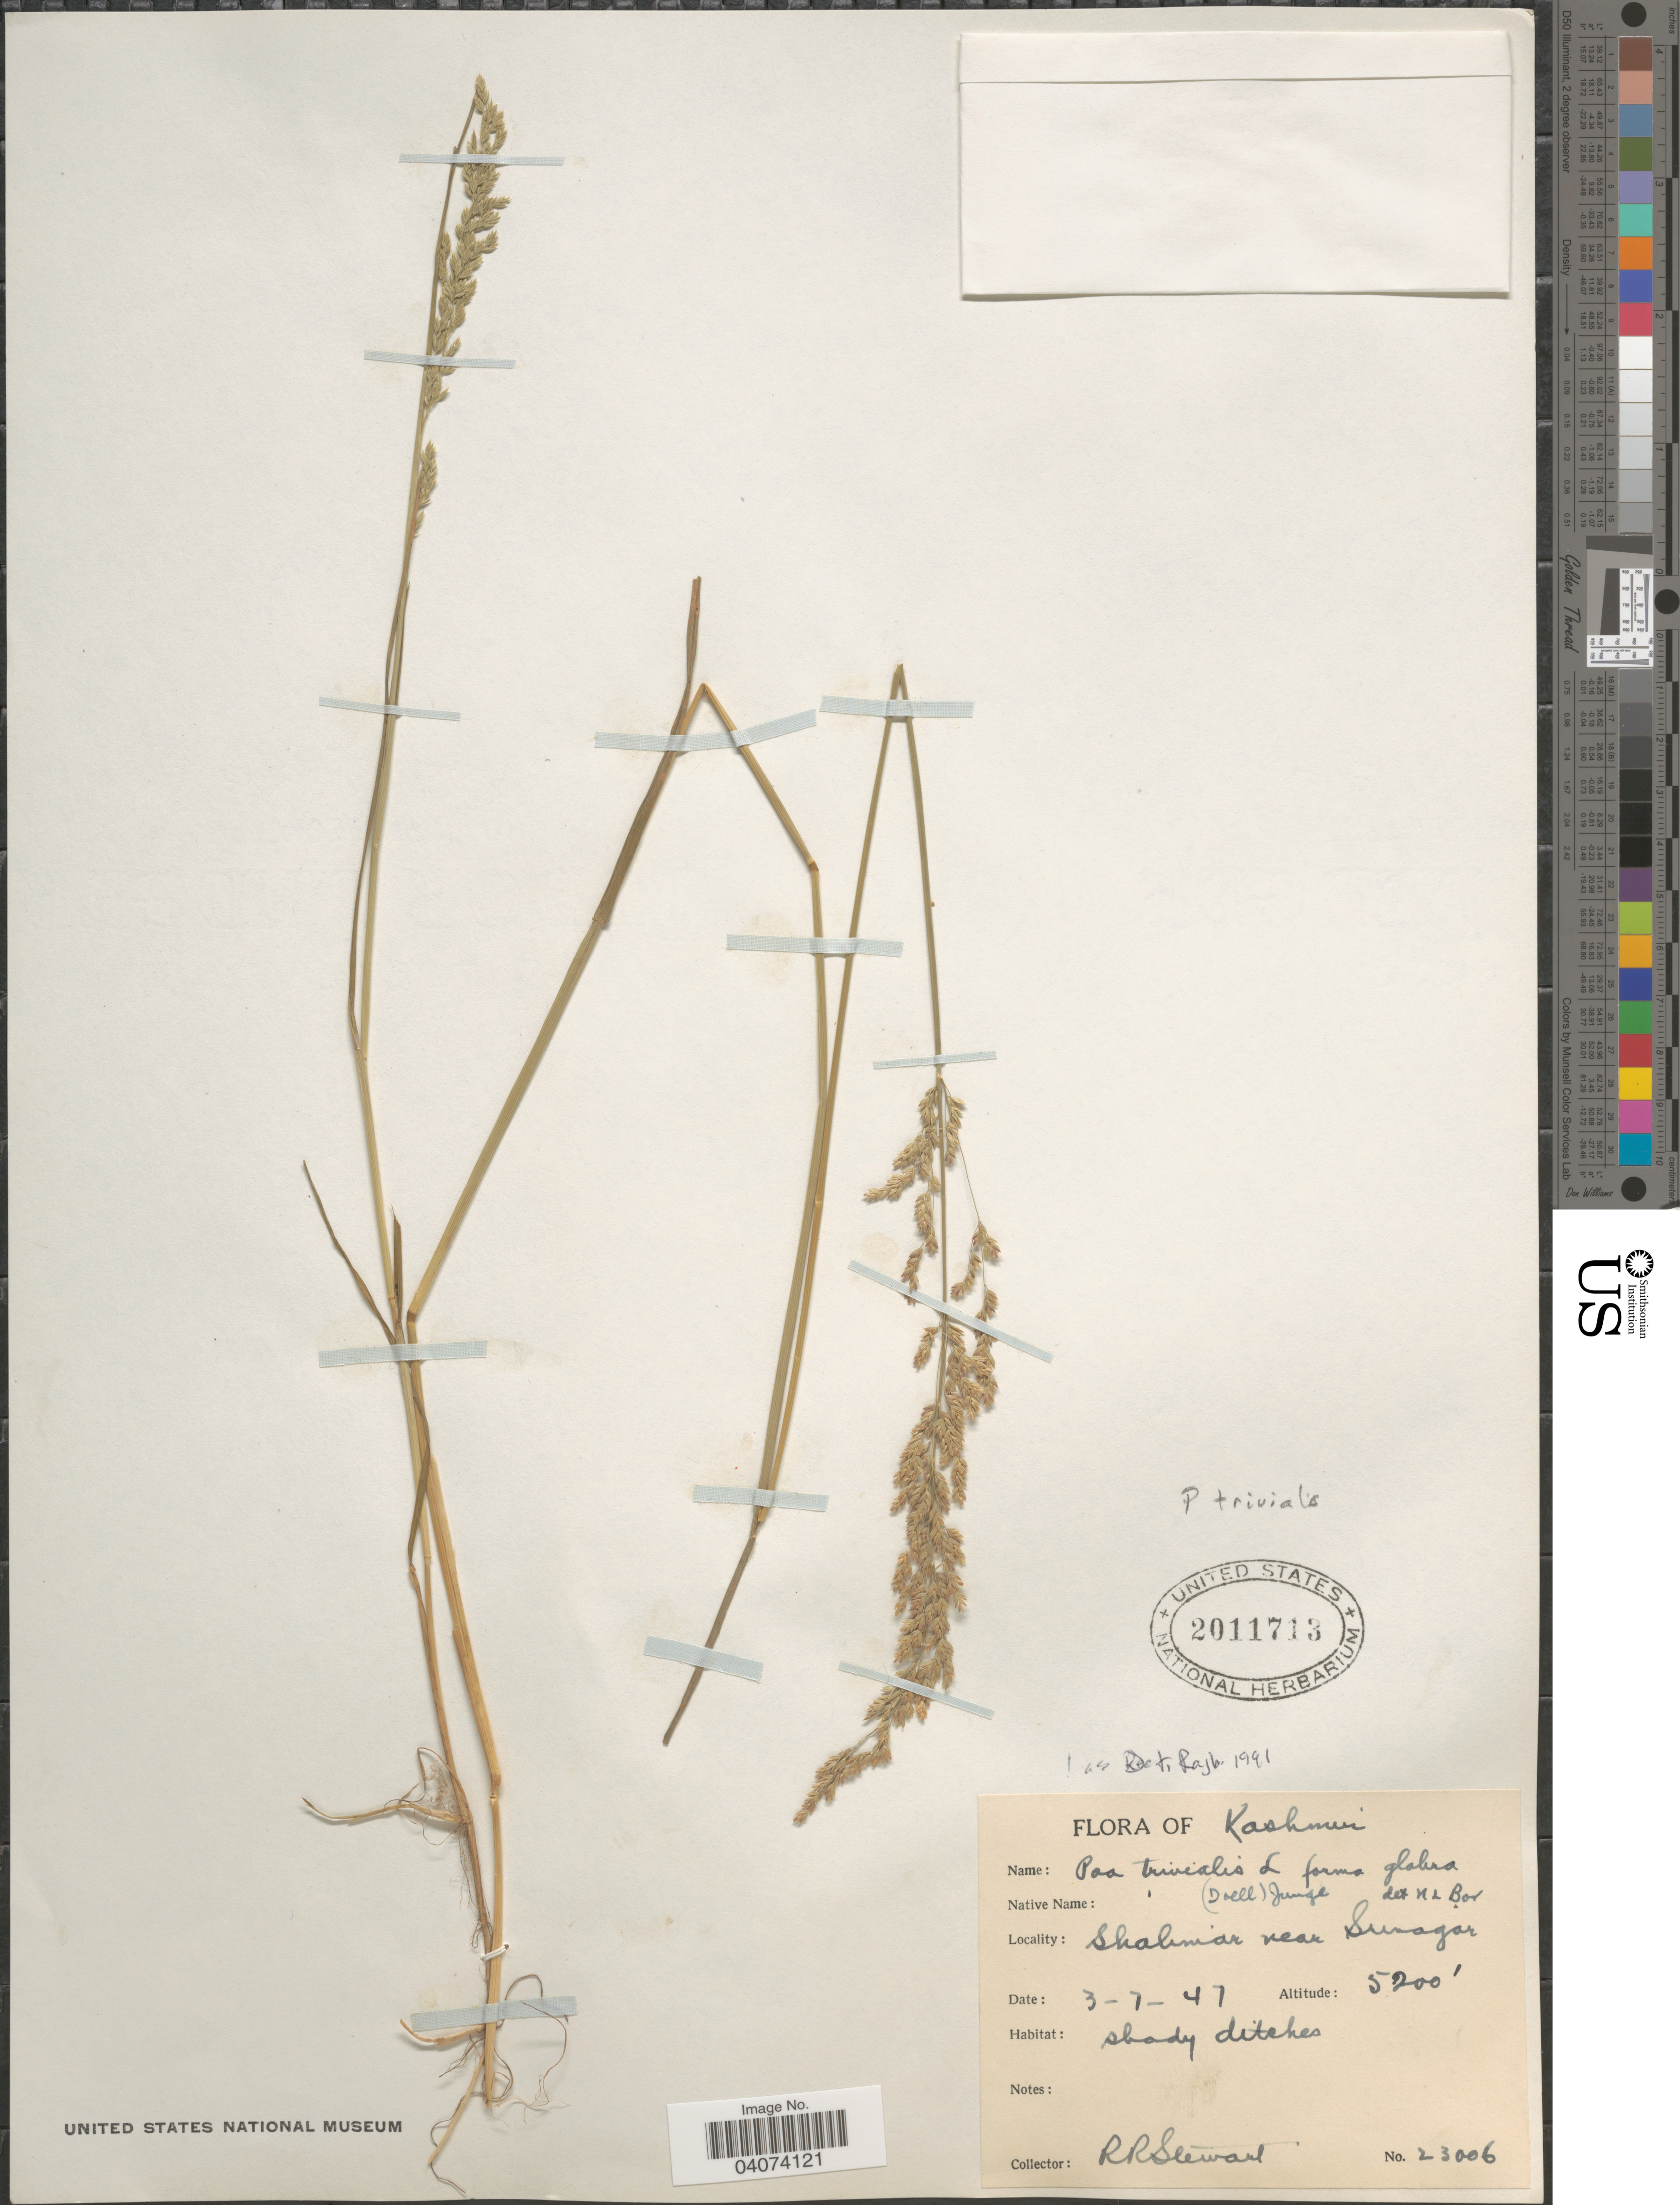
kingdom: Plantae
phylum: Tracheophyta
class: Liliopsida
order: Poales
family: Poaceae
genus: Poa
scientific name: Poa trivialis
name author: L.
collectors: R. Stewart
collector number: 23006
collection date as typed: Transcribed d/m/y: 3/7/47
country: India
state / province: Jammu and Kashmir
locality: Kashmir. Shalimar near Srinagar.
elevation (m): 1585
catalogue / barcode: US 2011713